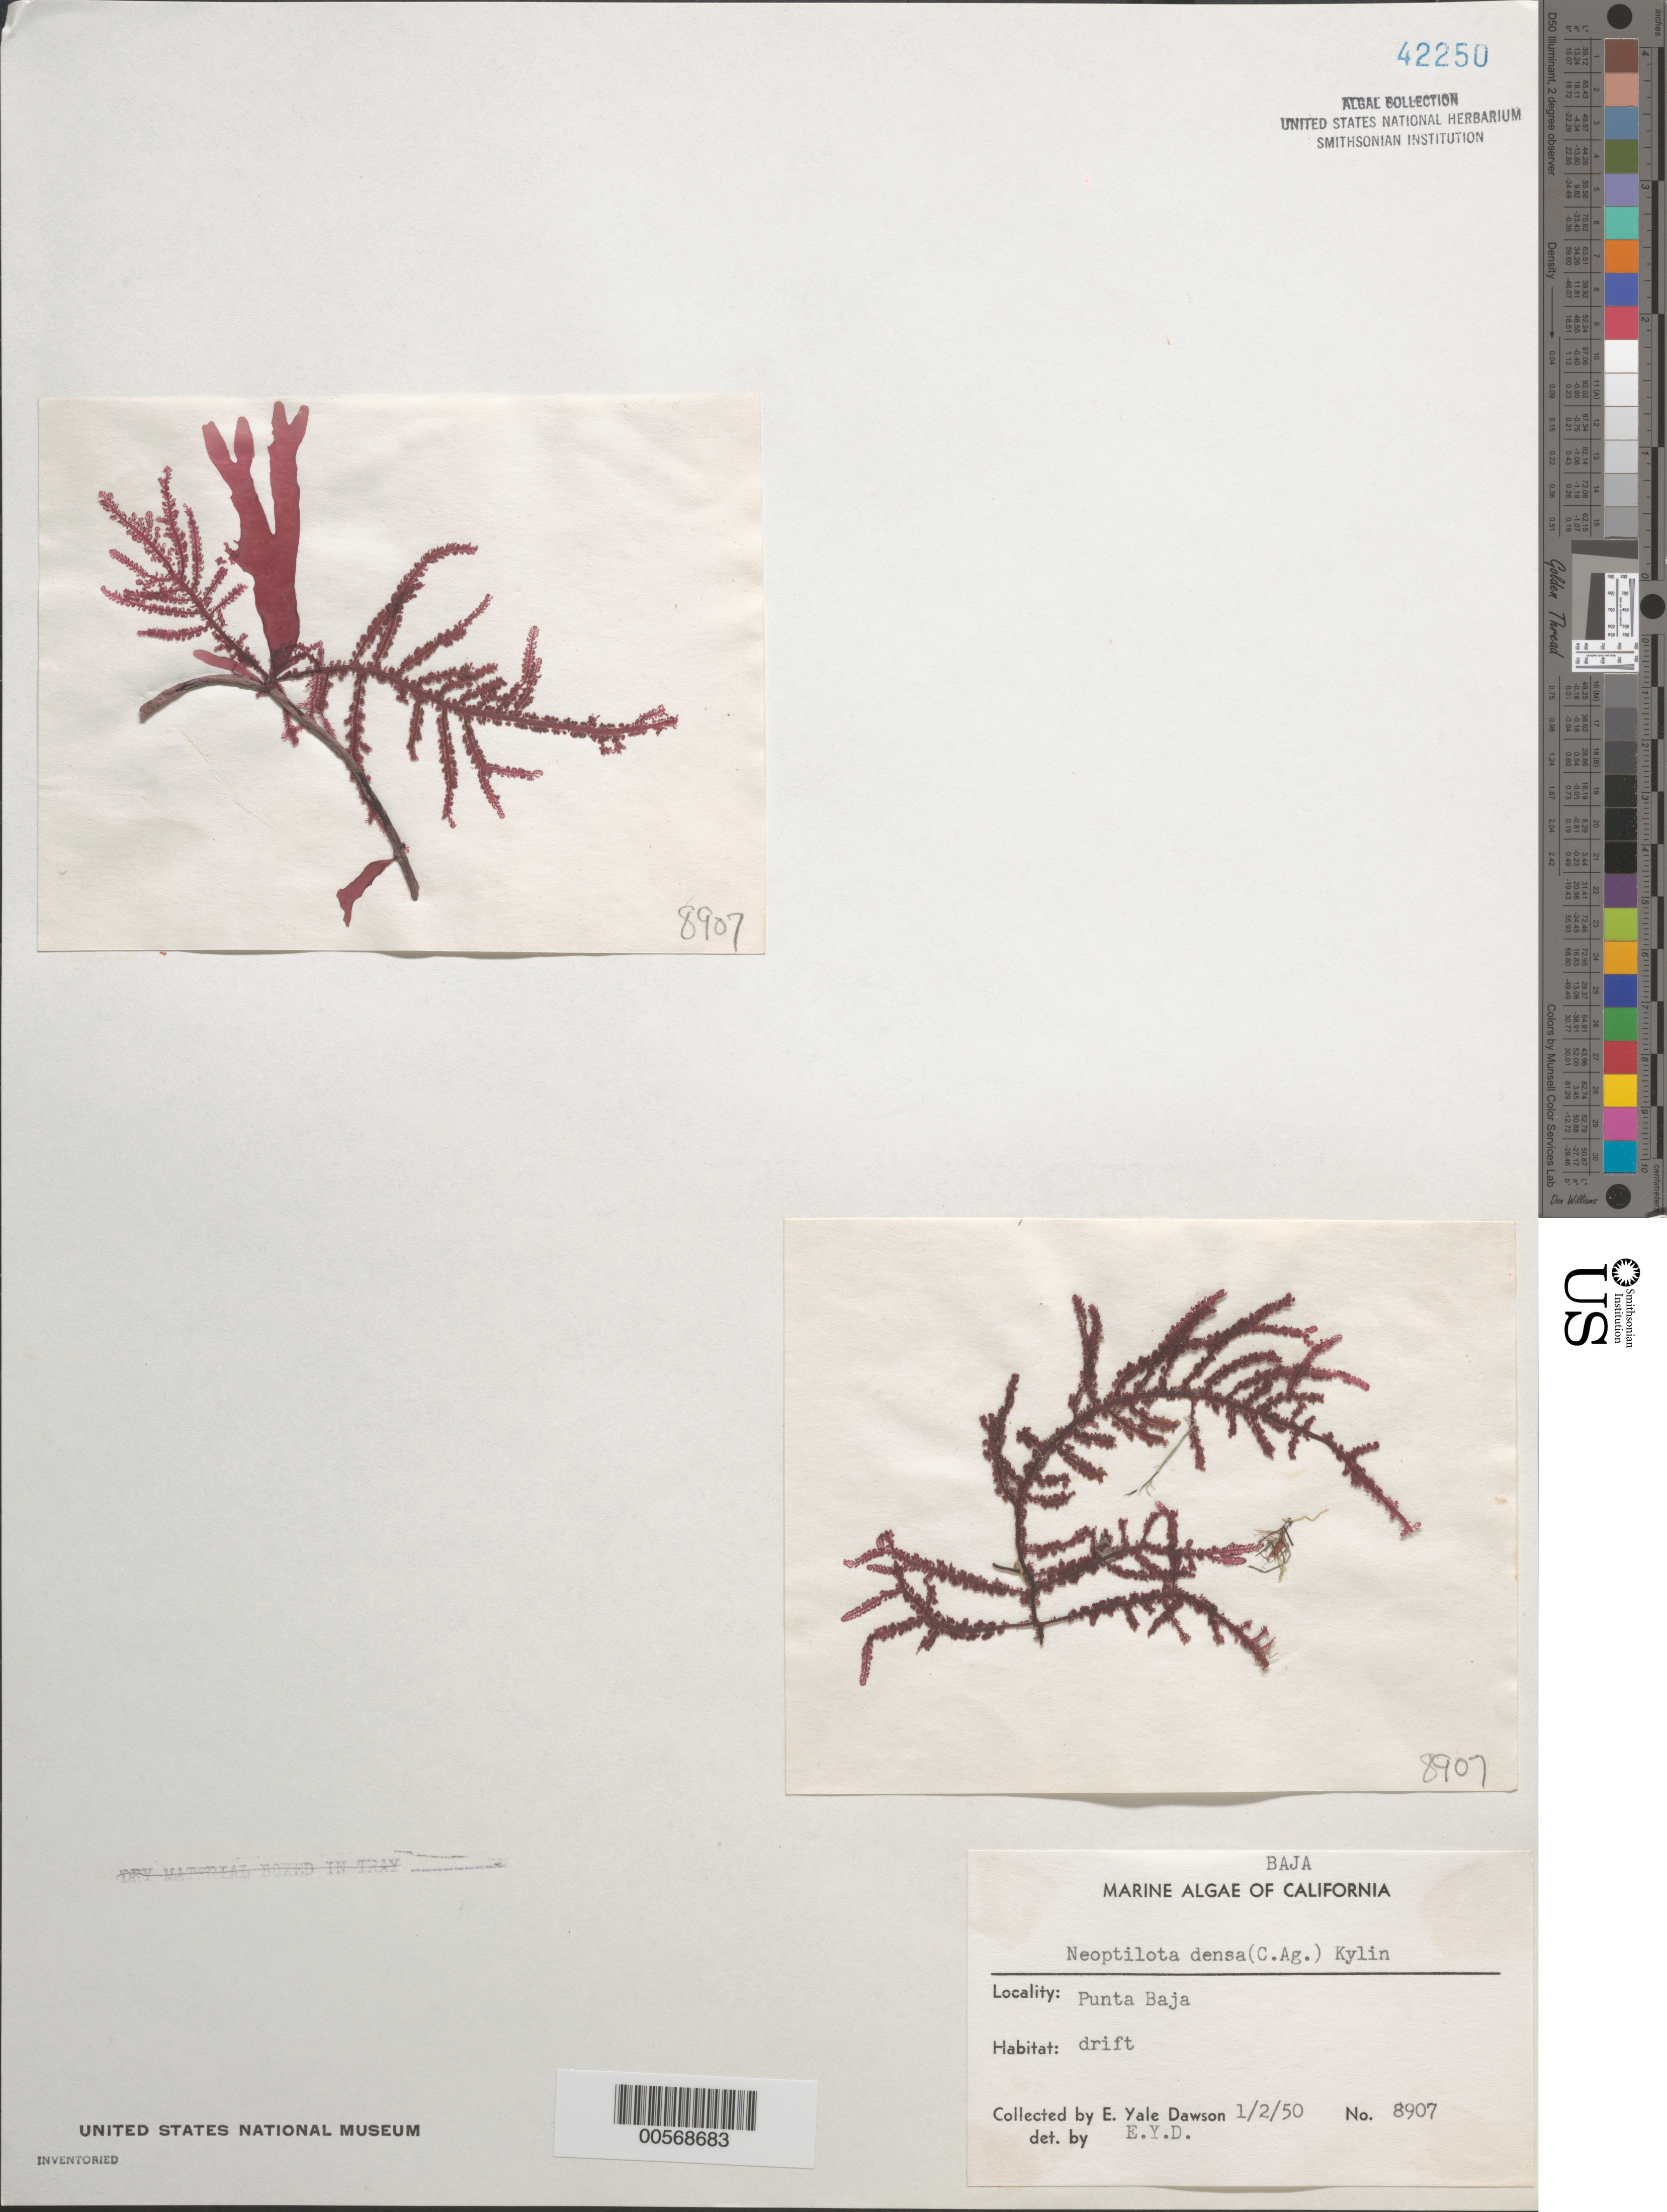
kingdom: Plantae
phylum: Rhodophyta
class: Florideophyceae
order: Ceramiales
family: Wrangeliaceae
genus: Ptilota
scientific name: Ptilota densa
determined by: Algae name updating Project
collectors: E. Y. Dawson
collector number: EYD 8907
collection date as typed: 02 Jan 1950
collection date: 1950-01-02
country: Mexico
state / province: Baja California Norte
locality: Punta Baja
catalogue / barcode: US 42250